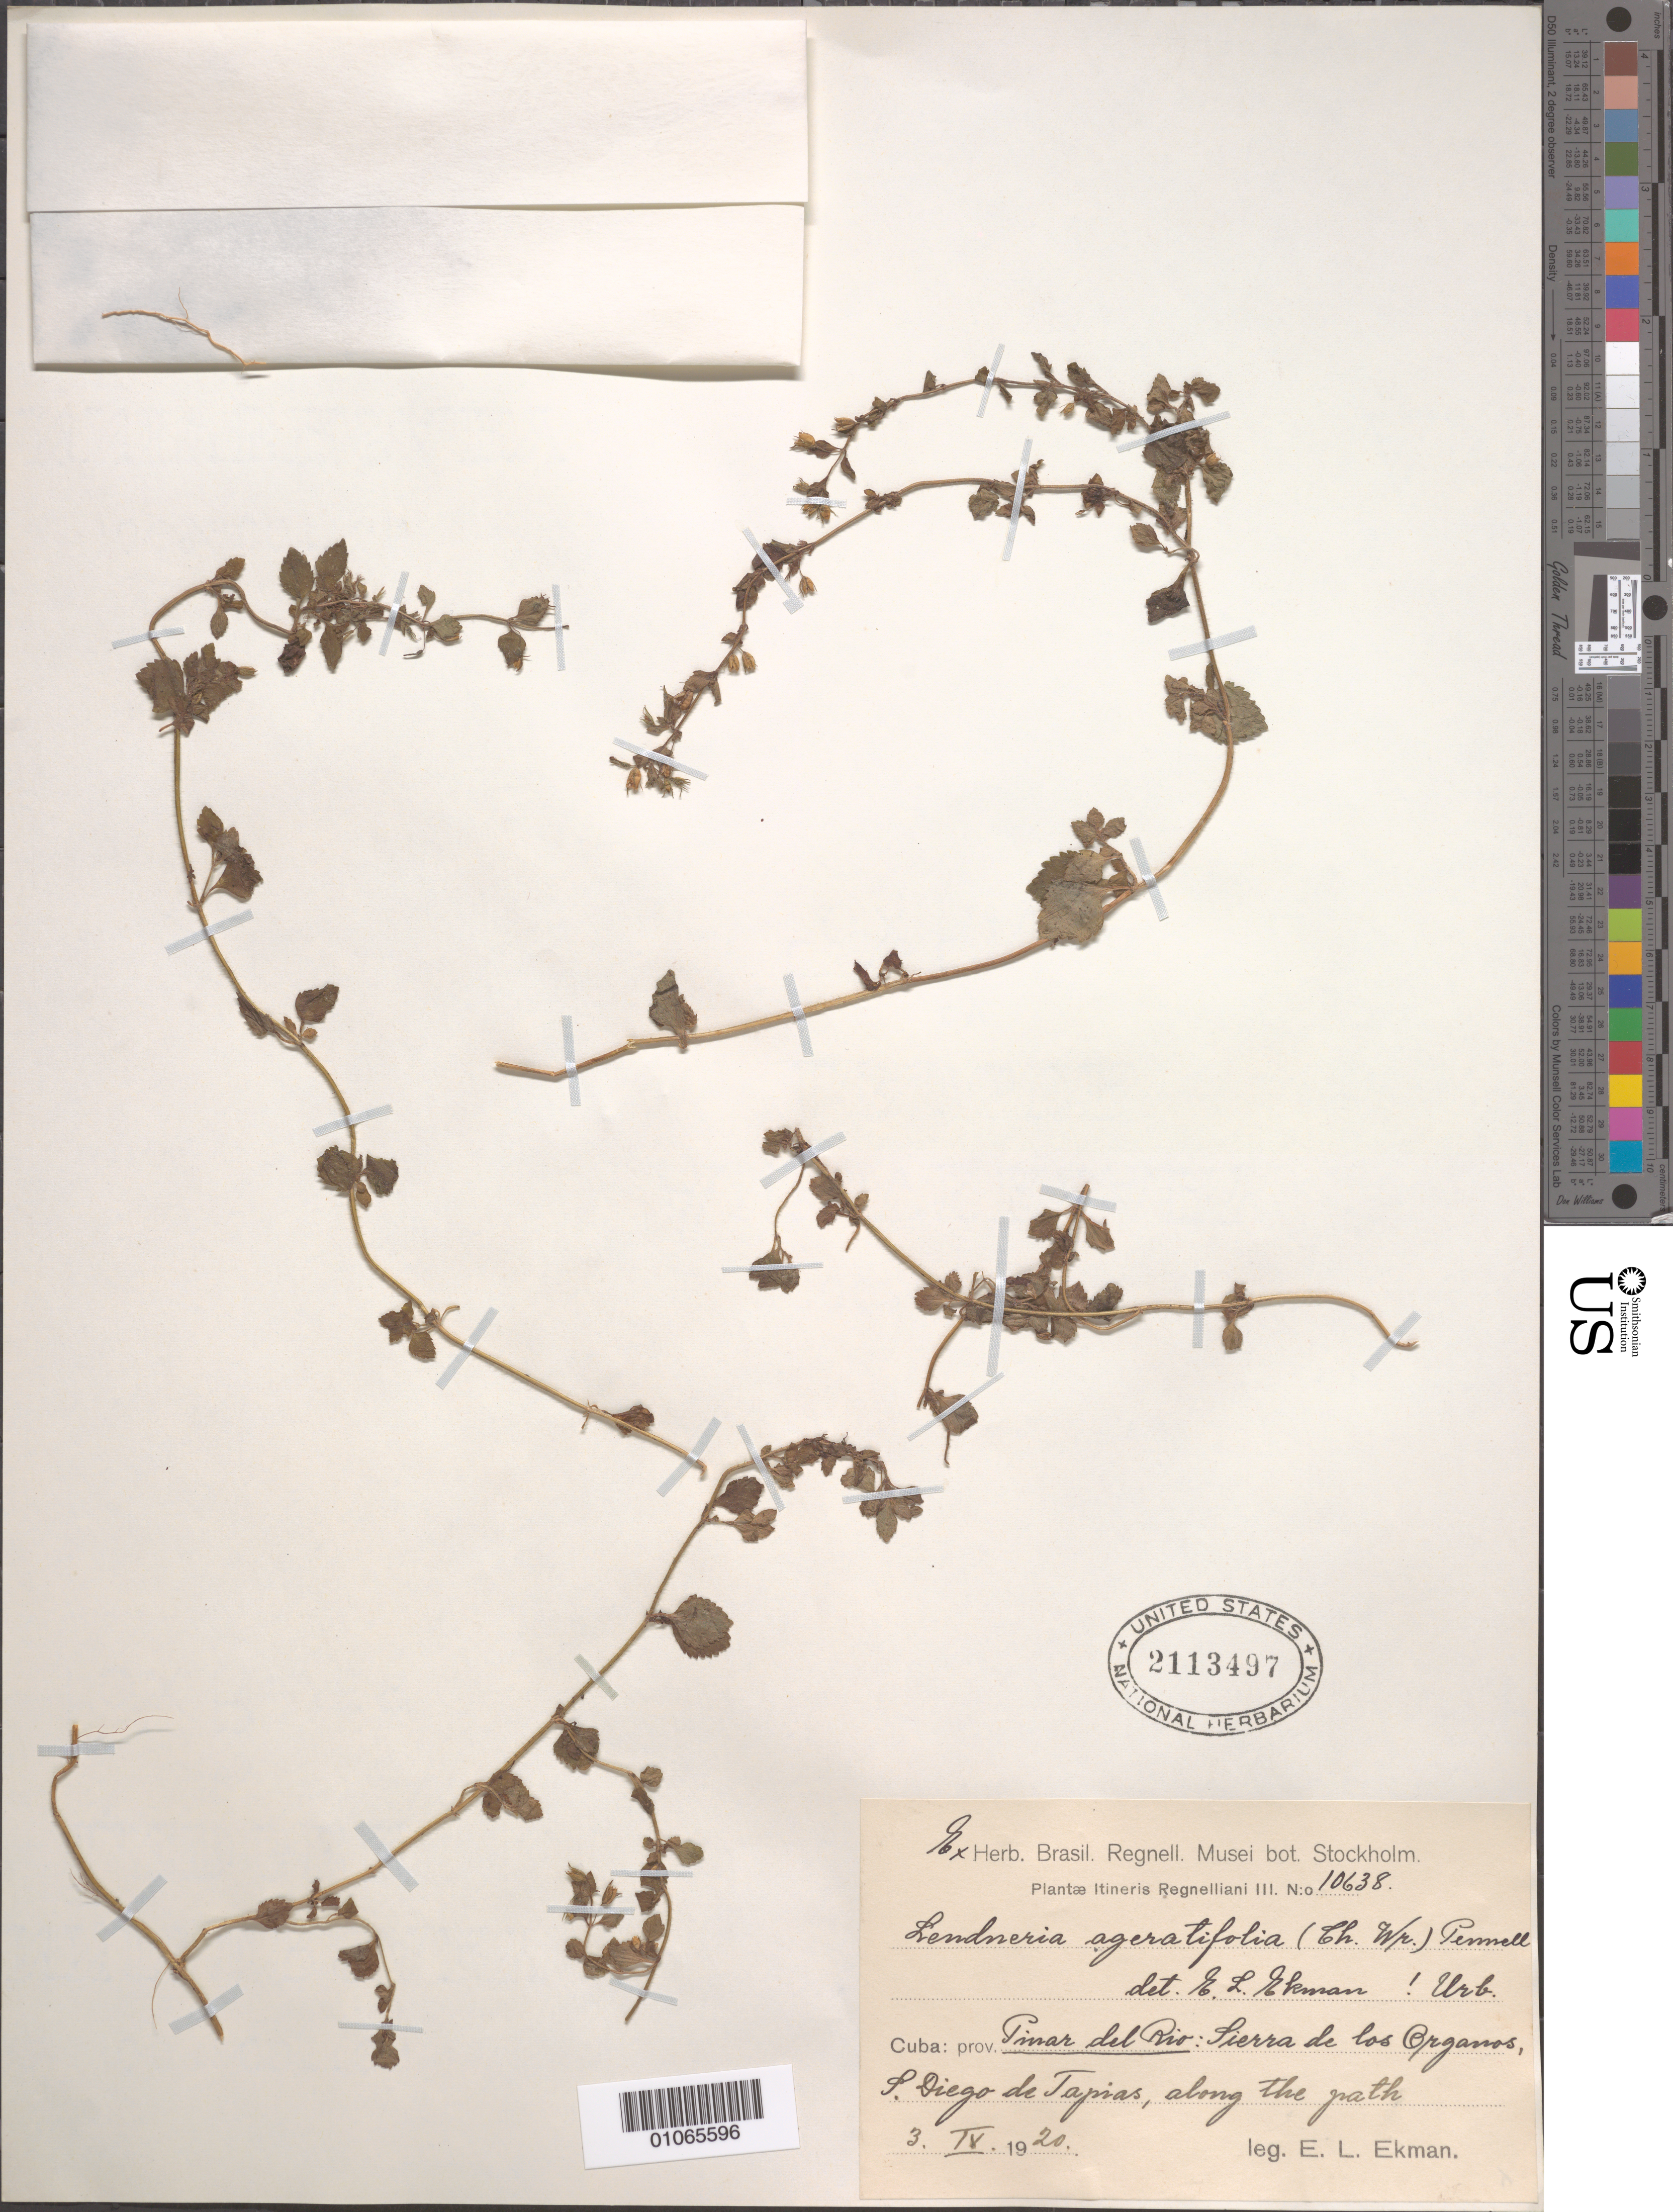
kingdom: Plantae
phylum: Tracheophyta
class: Magnoliopsida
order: Lamiales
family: Plantaginaceae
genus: Lendneria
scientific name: Lendneria ageratifolia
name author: (C. Wright) Pennell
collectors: E. L. Ekman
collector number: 10638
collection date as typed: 03 Apr 1920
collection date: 1920-04-03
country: Cuba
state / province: Pinar del Rio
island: Cuba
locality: Sierra de los Organos S Diego de Tapias, along the path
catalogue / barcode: US 2113497